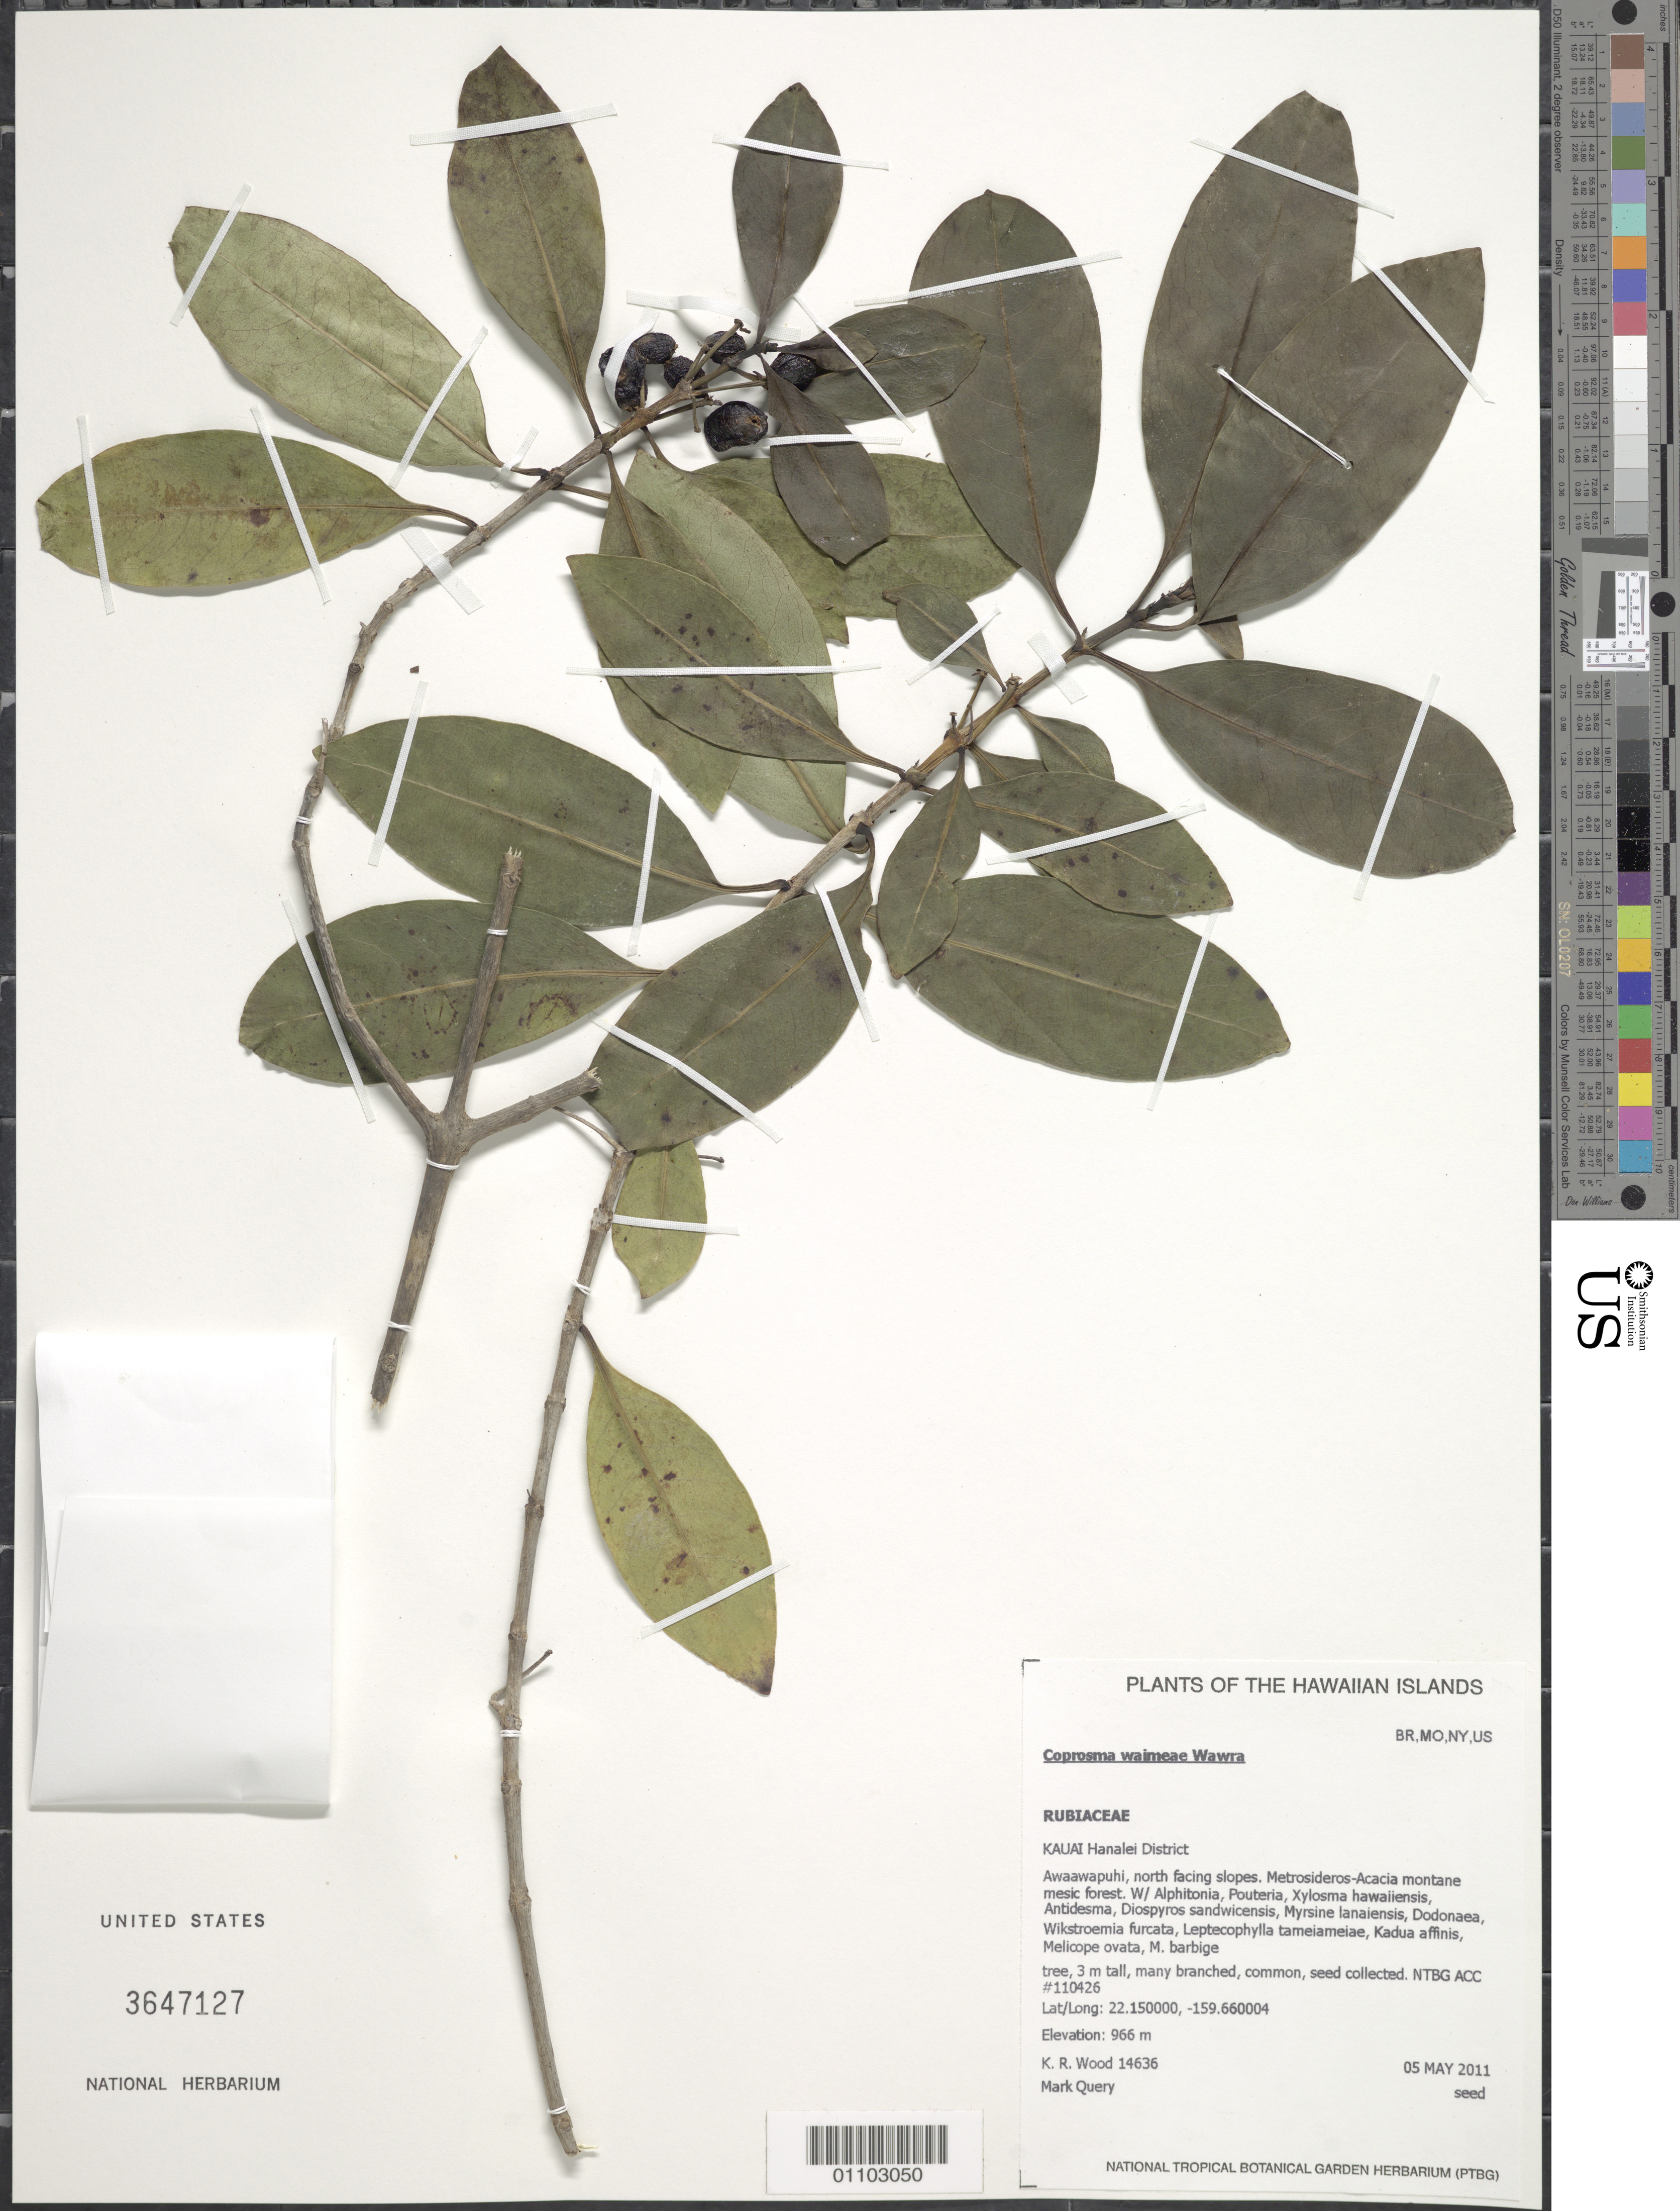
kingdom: Plantae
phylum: Tracheophyta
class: Magnoliopsida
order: Gentianales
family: Rubiaceae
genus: Coprosma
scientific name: Coprosma waimeae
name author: Wawra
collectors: K. R. Wood & M. Query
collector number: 14636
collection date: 2011-05-05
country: United States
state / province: Hawaii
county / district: Kaui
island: Kaua'i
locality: Hanalei District, Awaawaphuhi, north facing slopes.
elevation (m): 966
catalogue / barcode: US 3647127